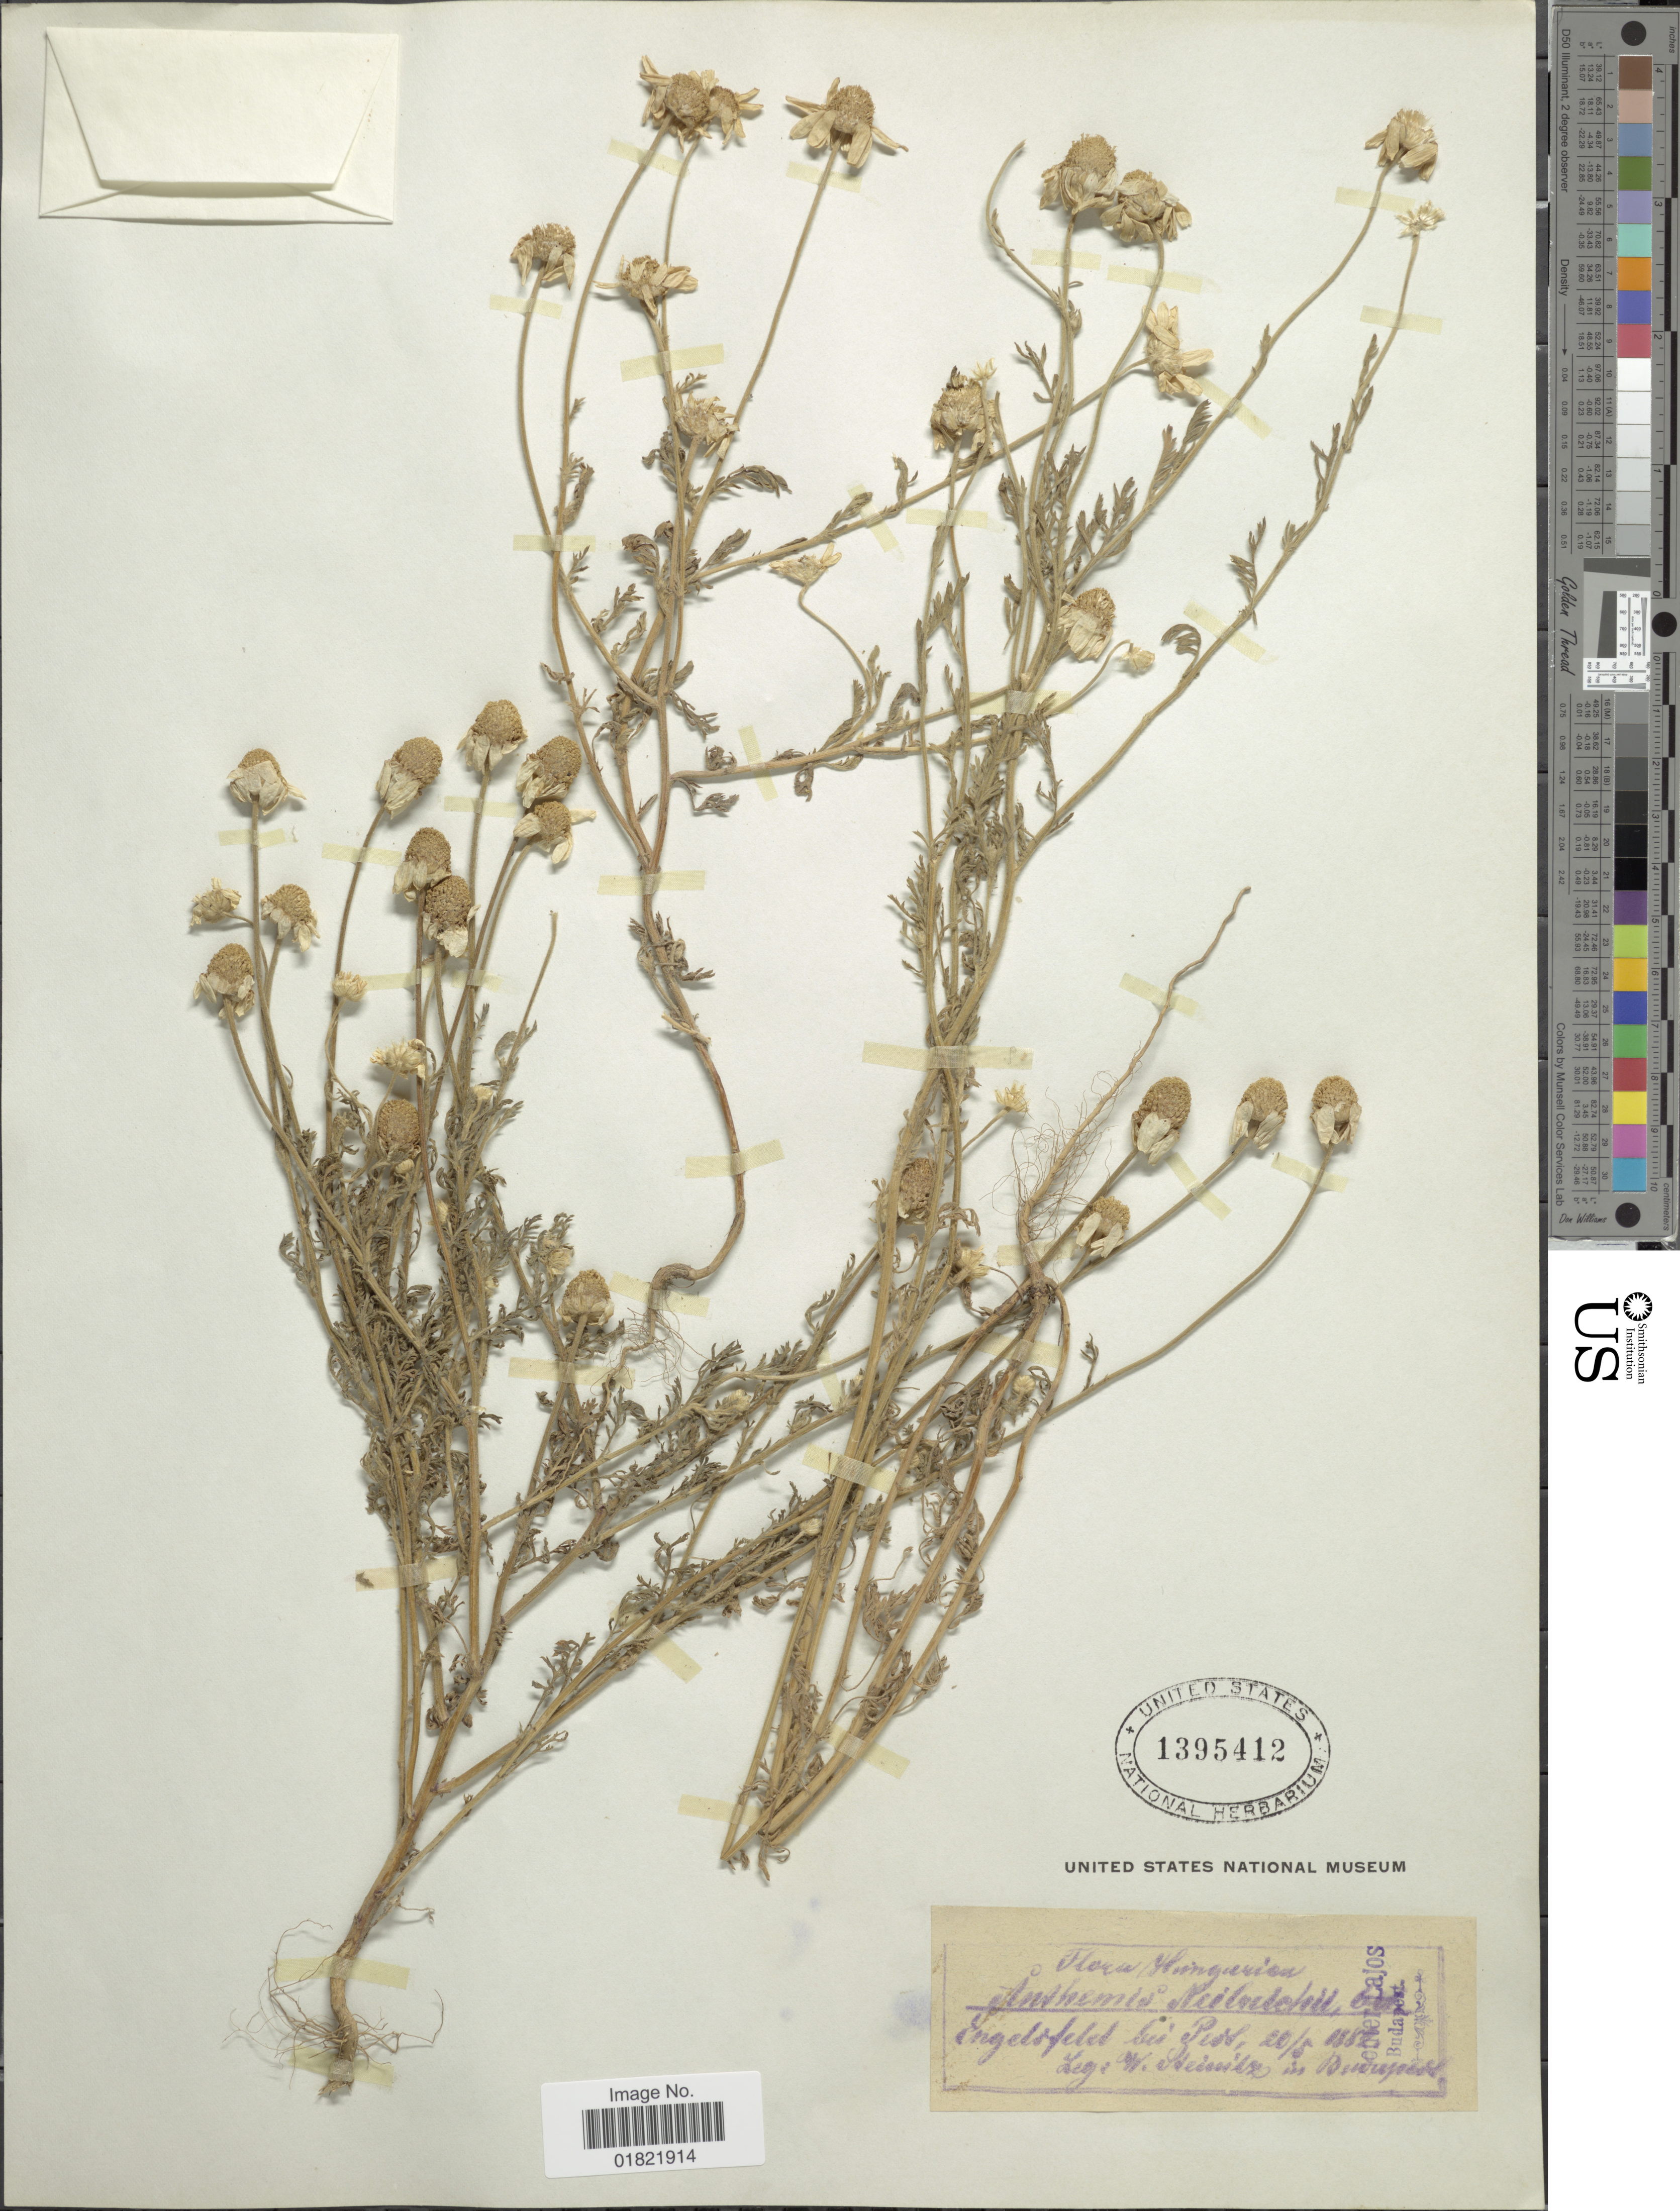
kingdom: Plantae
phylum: Tracheophyta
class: Magnoliopsida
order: Asterales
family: Asteraceae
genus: Anthemis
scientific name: Anthemis neilreichii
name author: J. Ortmann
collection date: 1882-05-20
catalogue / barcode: US 1395412